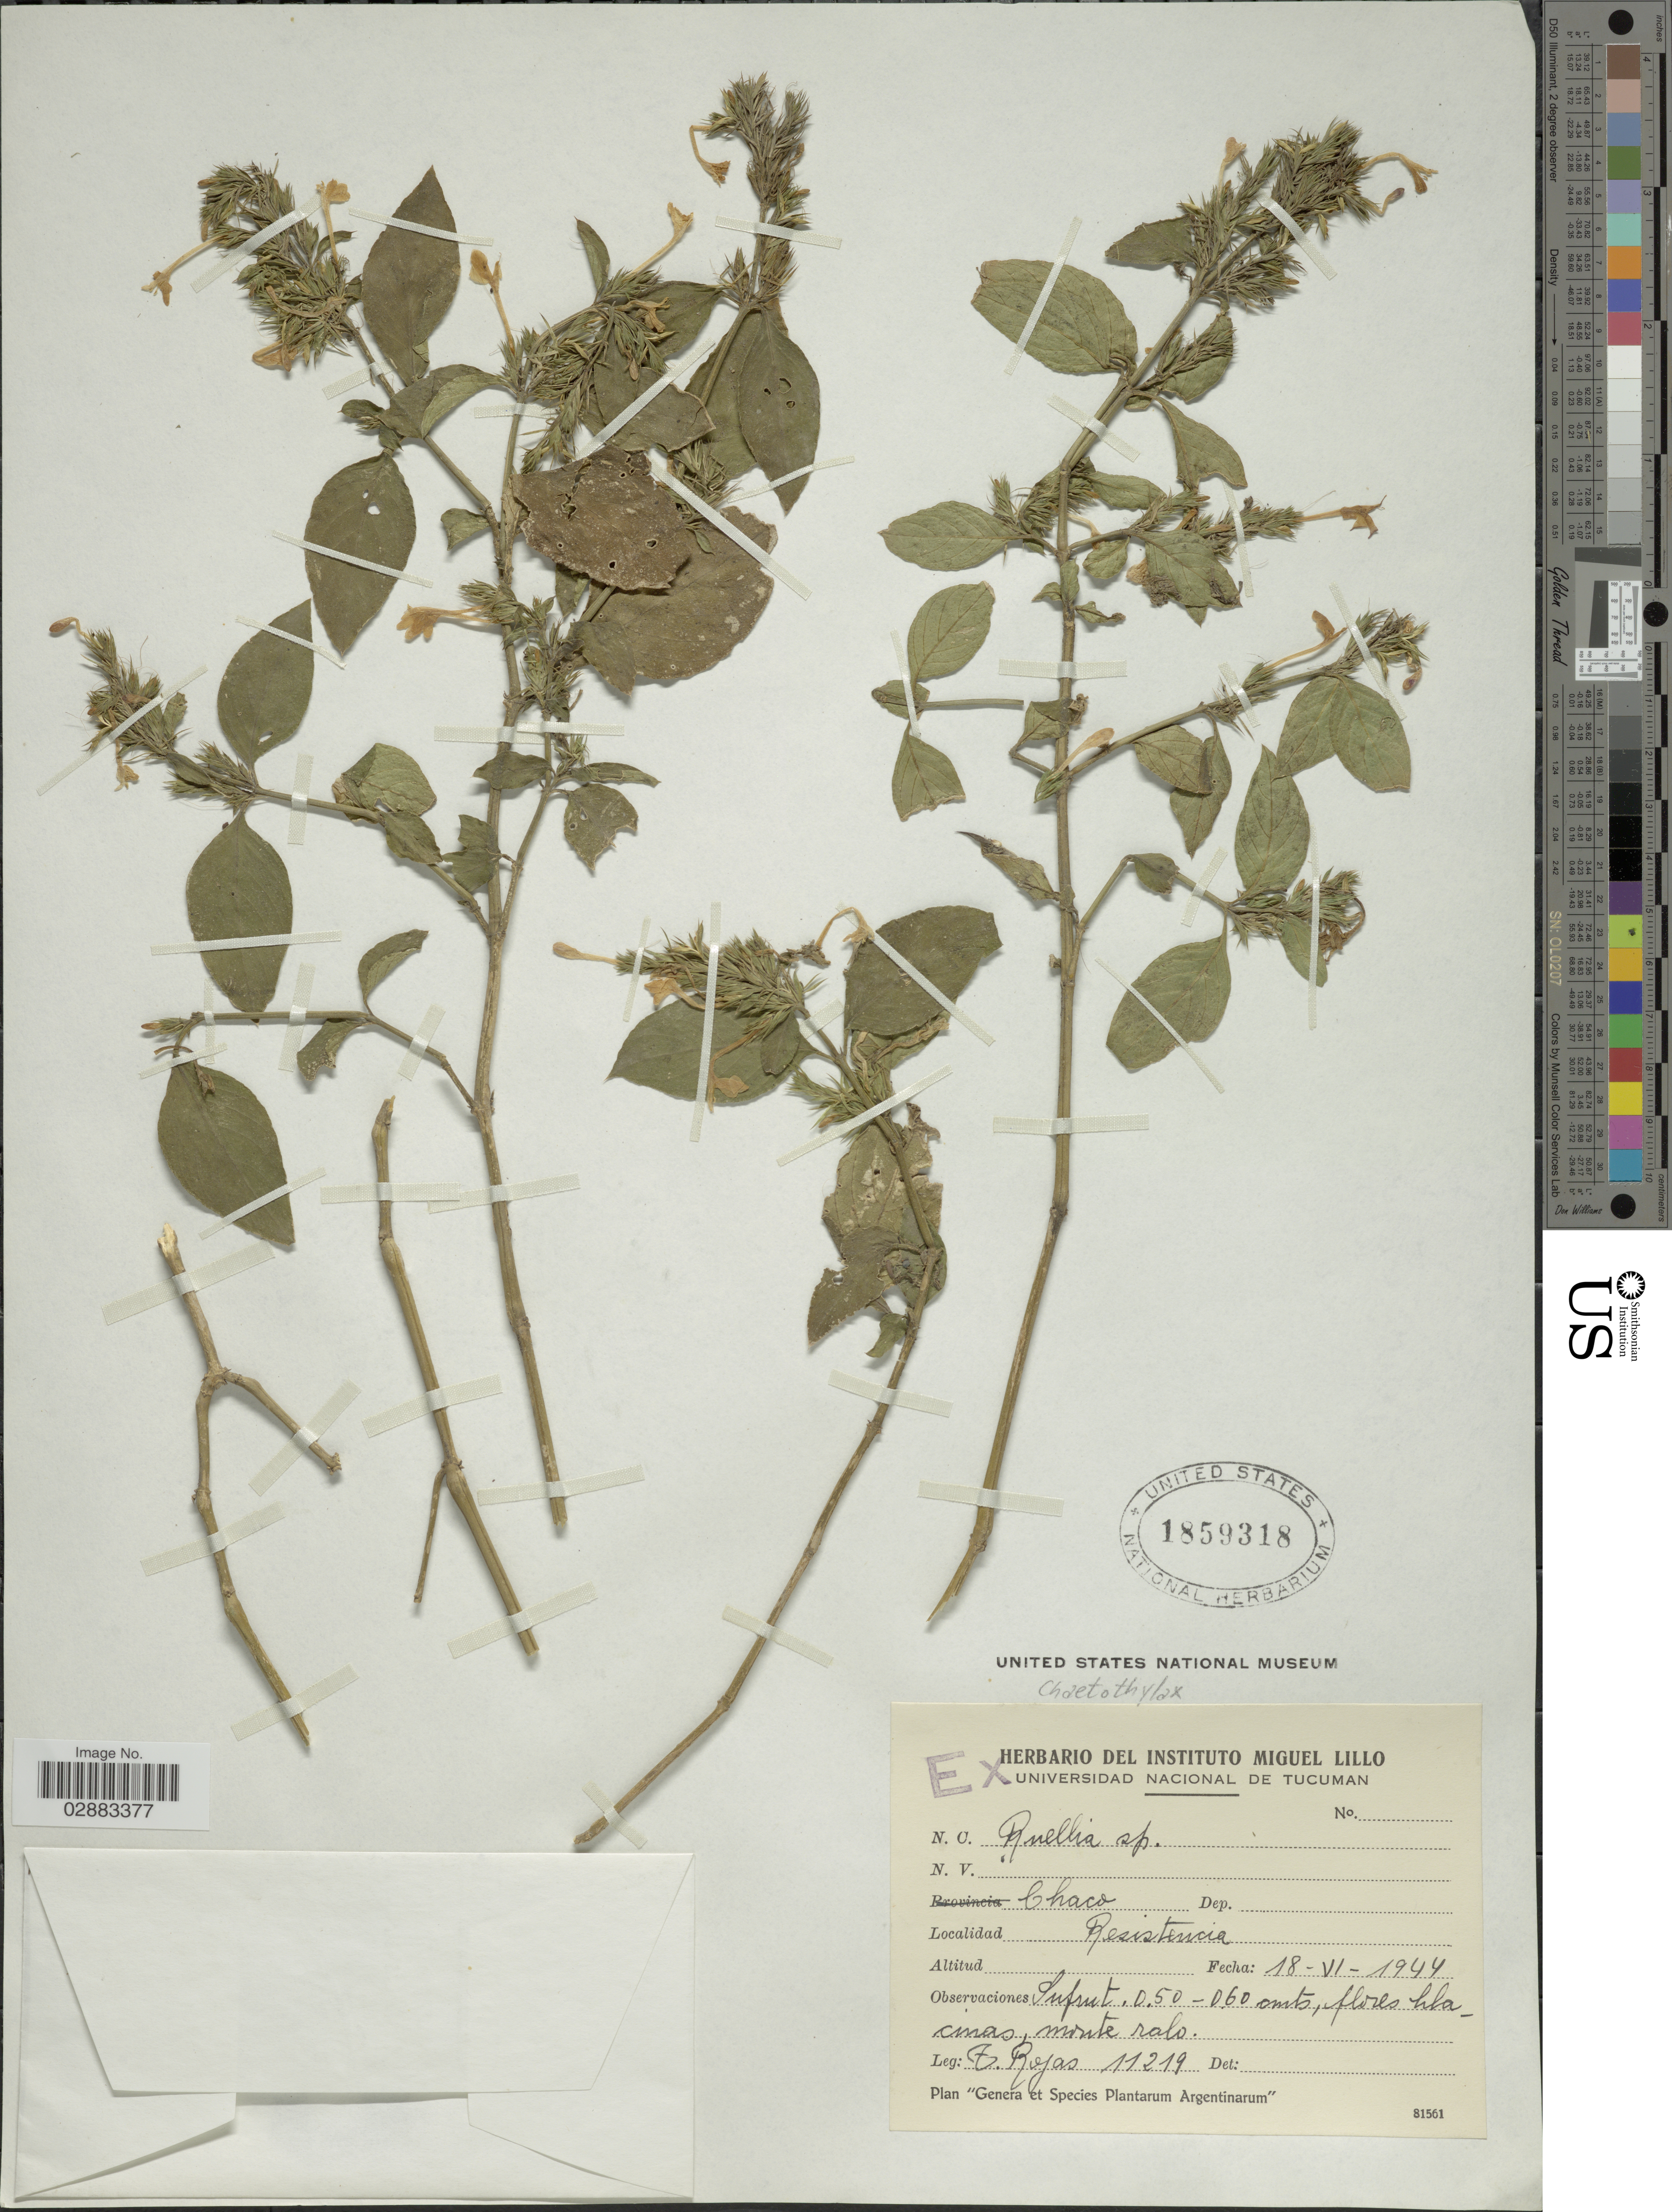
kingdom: Plantae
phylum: Tracheophyta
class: Magnoliopsida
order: Lamiales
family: Acanthaceae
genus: Justicia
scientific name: Justicia goudotii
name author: V.A.W. Graham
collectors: T. Rojas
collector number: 11219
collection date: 1944-04-18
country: Argentina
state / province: Chaco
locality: Resistencia.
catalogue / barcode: US 1859318